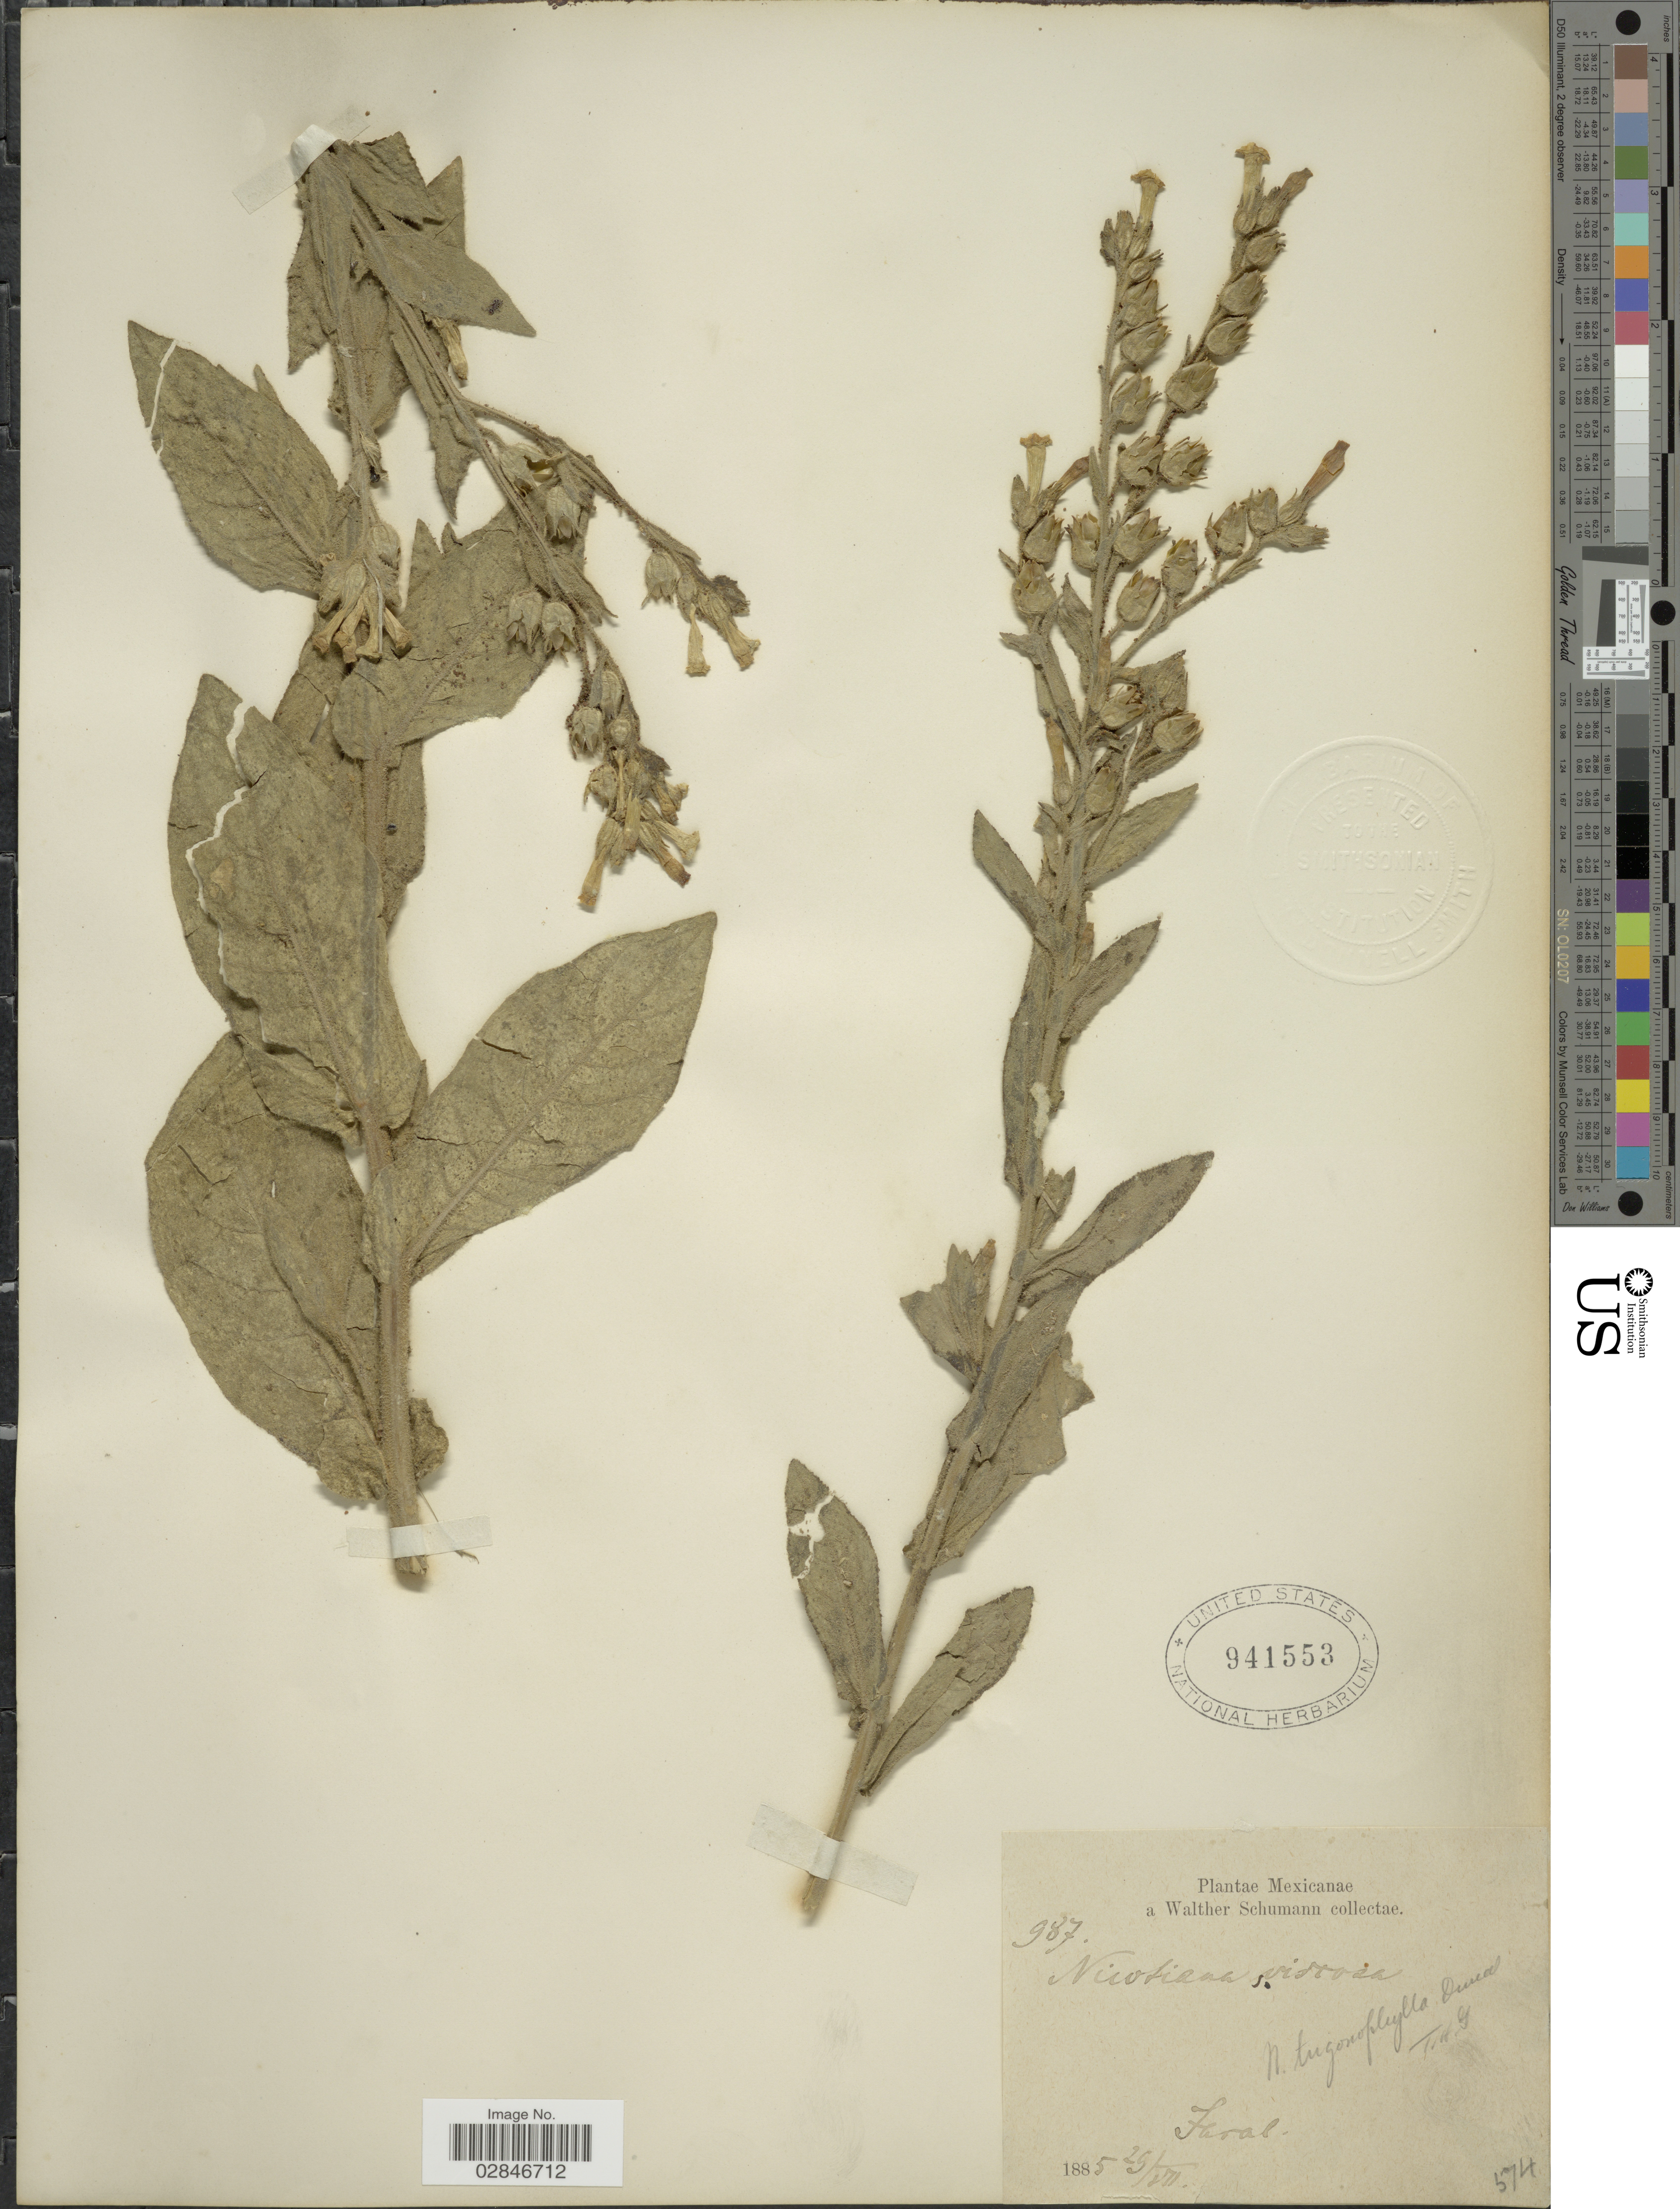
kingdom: Plantae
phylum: Tracheophyta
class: Magnoliopsida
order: Solanales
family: Solanaceae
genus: Nicotiana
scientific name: Nicotiana trigonophylla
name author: Dunal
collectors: W. Schumann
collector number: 987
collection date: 1885-07-29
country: Mexico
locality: Jaral.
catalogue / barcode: US 941553